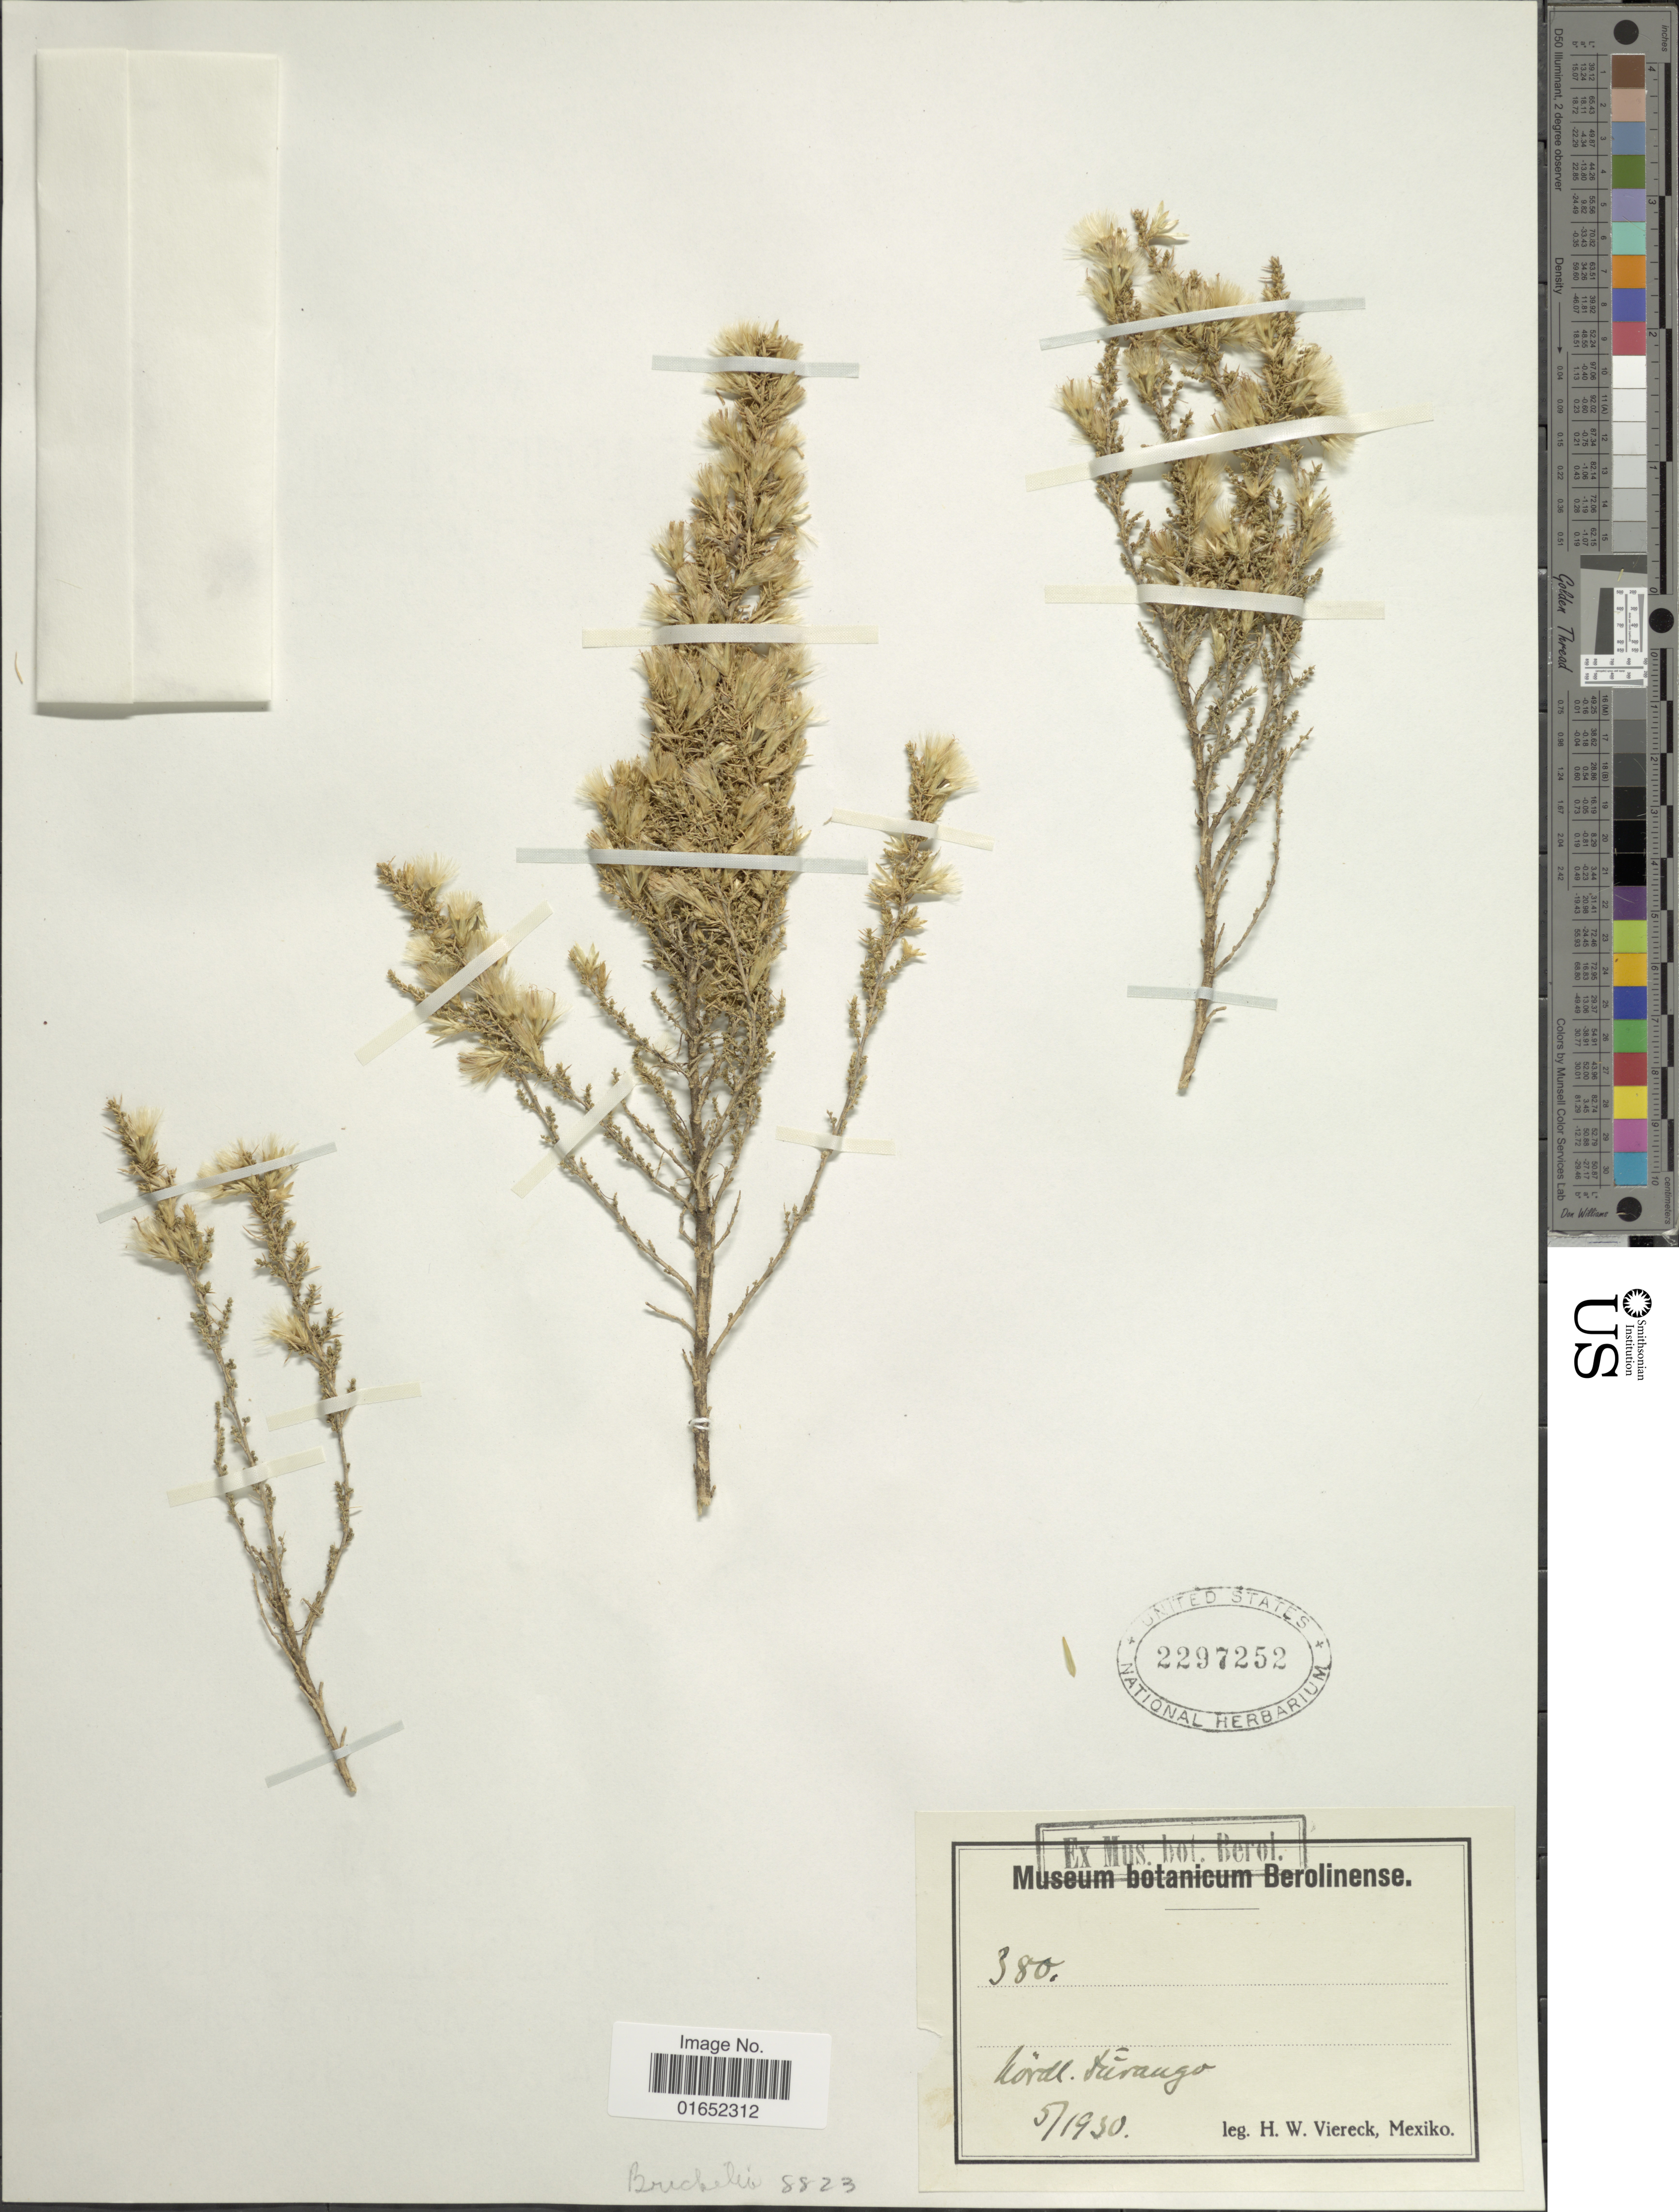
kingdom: Plantae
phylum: Tracheophyta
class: Magnoliopsida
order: Asterales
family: Asteraceae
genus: Brickellia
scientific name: Brickellia spinulosa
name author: (A. Gray) A. Gray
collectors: H. W. Viereck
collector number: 380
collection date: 1930-05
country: Mexico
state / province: Durango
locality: Nördl. Durango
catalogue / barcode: US 2297252